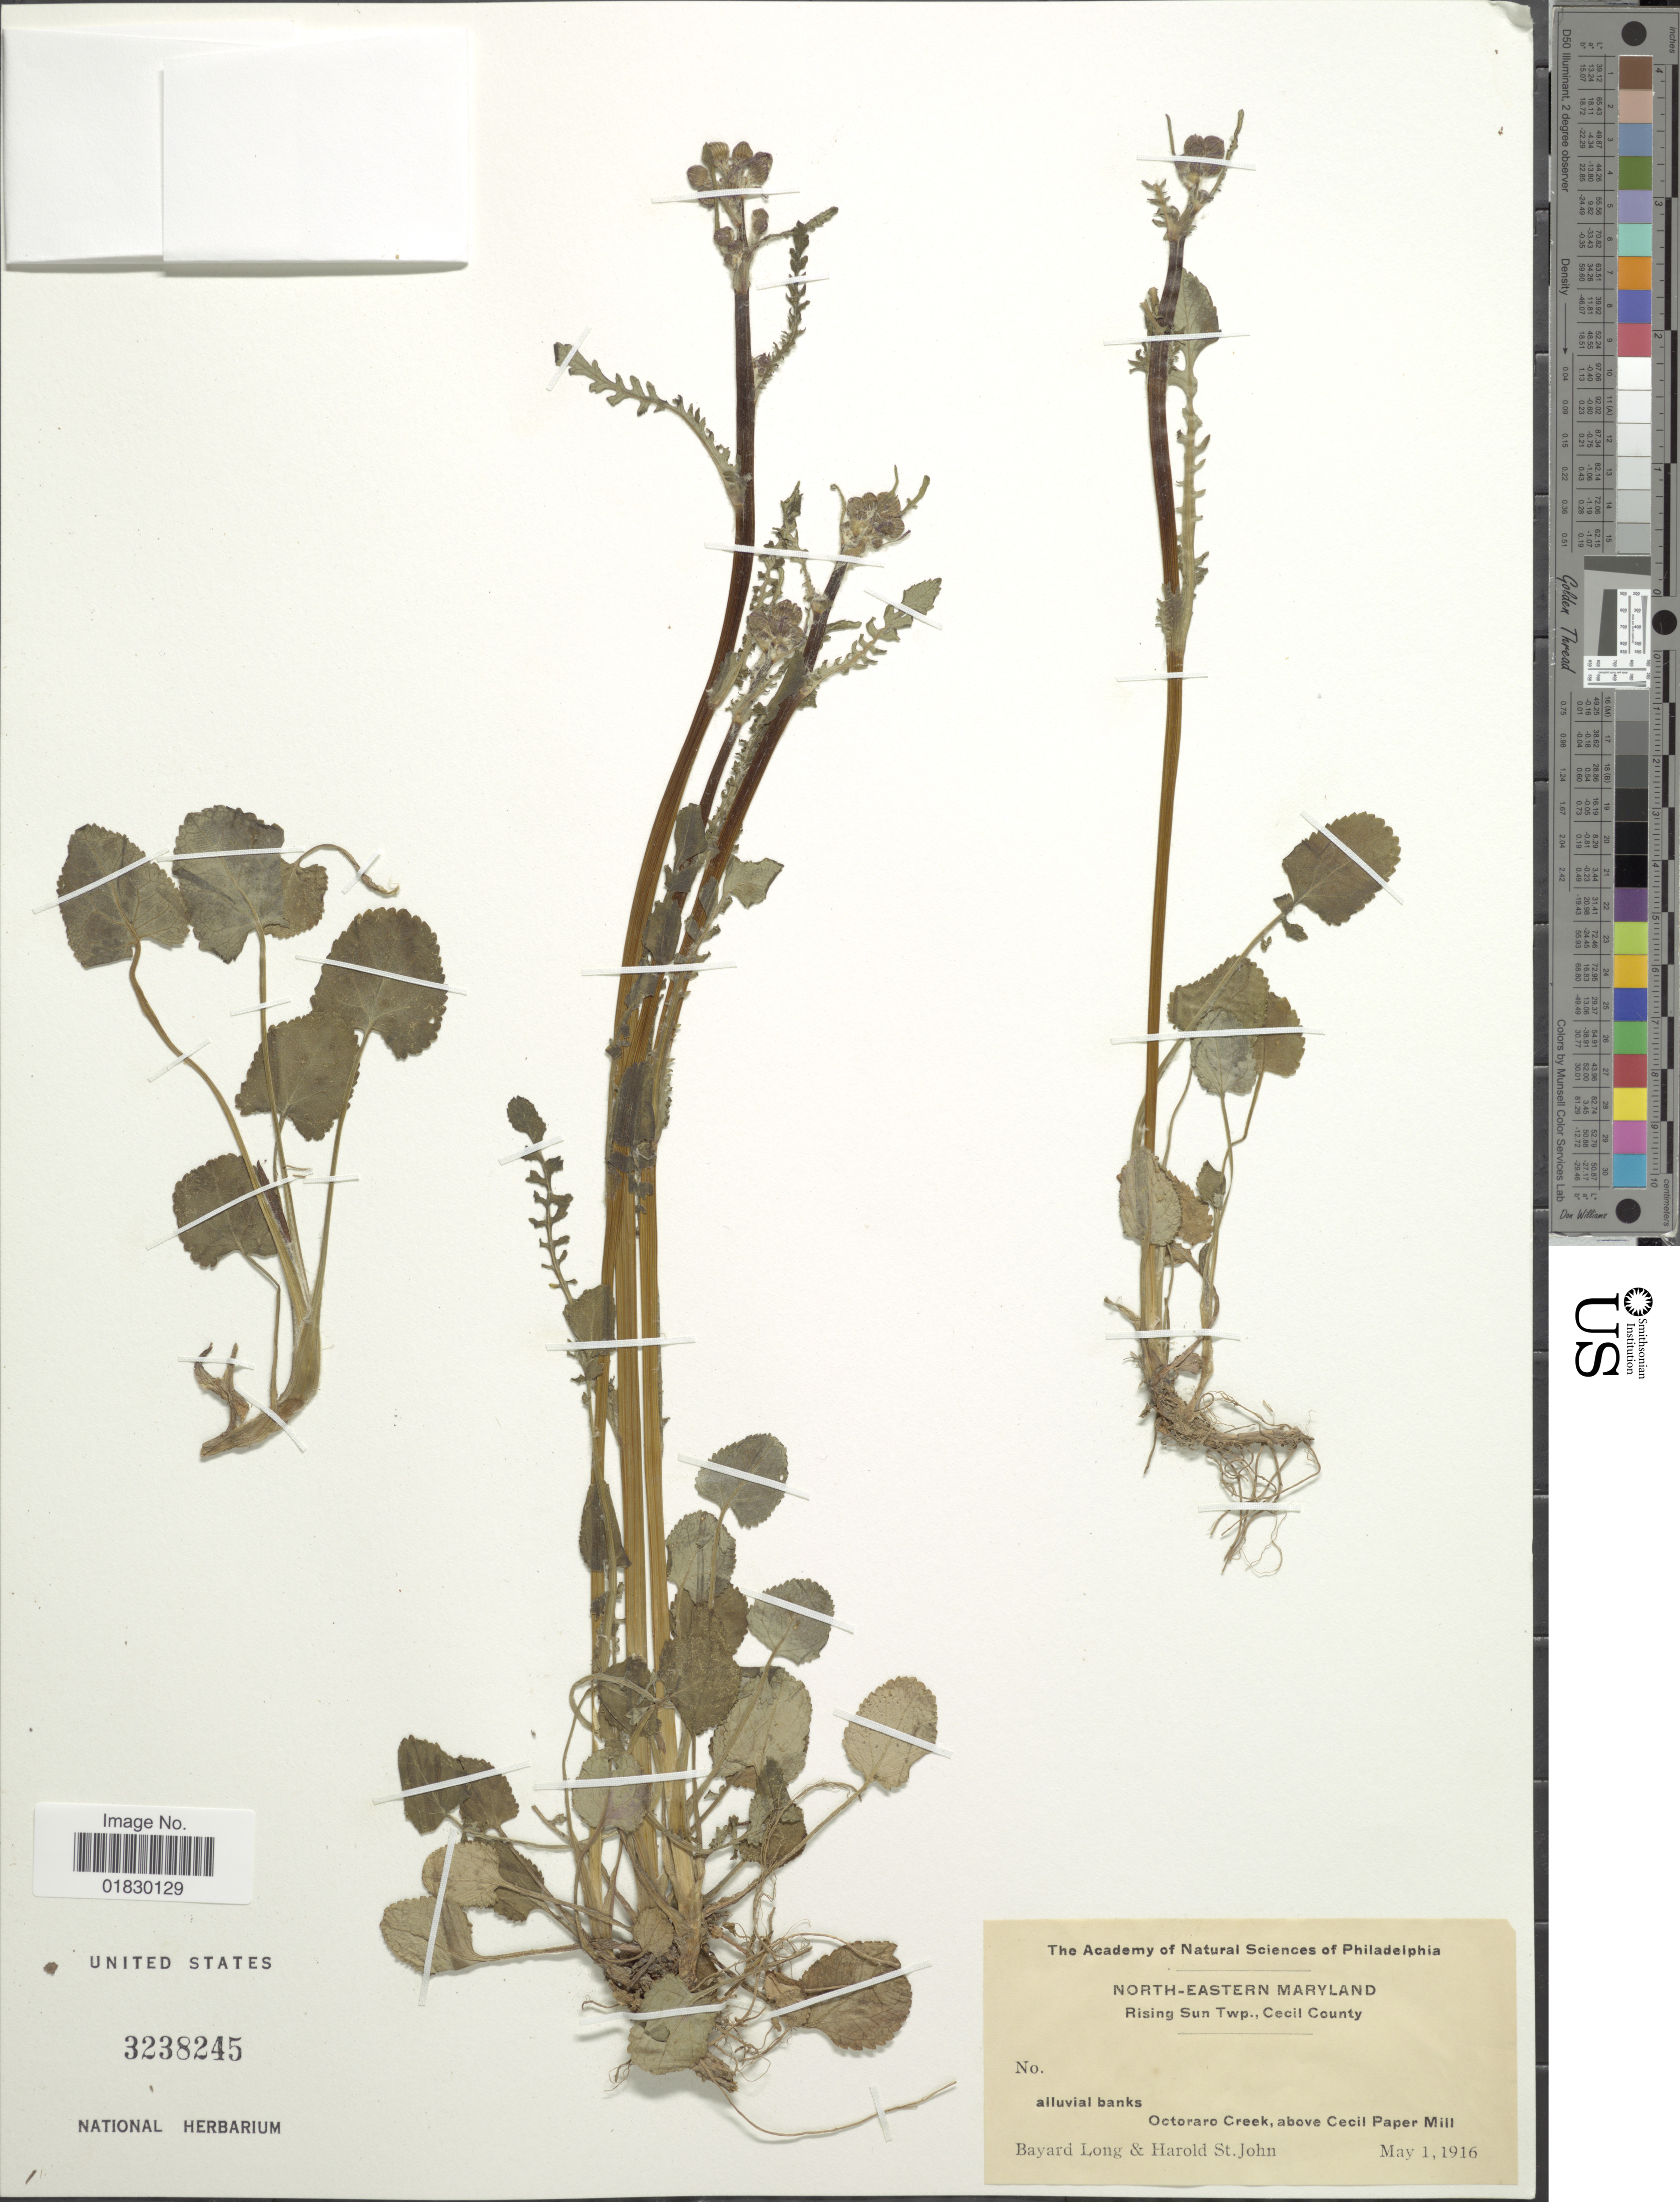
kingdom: Plantae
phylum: Tracheophyta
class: Magnoliopsida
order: Asterales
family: Asteraceae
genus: Packera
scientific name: Packera aurea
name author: (L.) Á. Löve & D. Löve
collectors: B. Long & H. St. John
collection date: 1916-05-01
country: United States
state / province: Maryland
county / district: Cecil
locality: North-Eastern Maryland, Rising Sun Twp., Cecil County, Octoraro Creek, above Cecil Paper Mill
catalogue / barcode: US 3238245